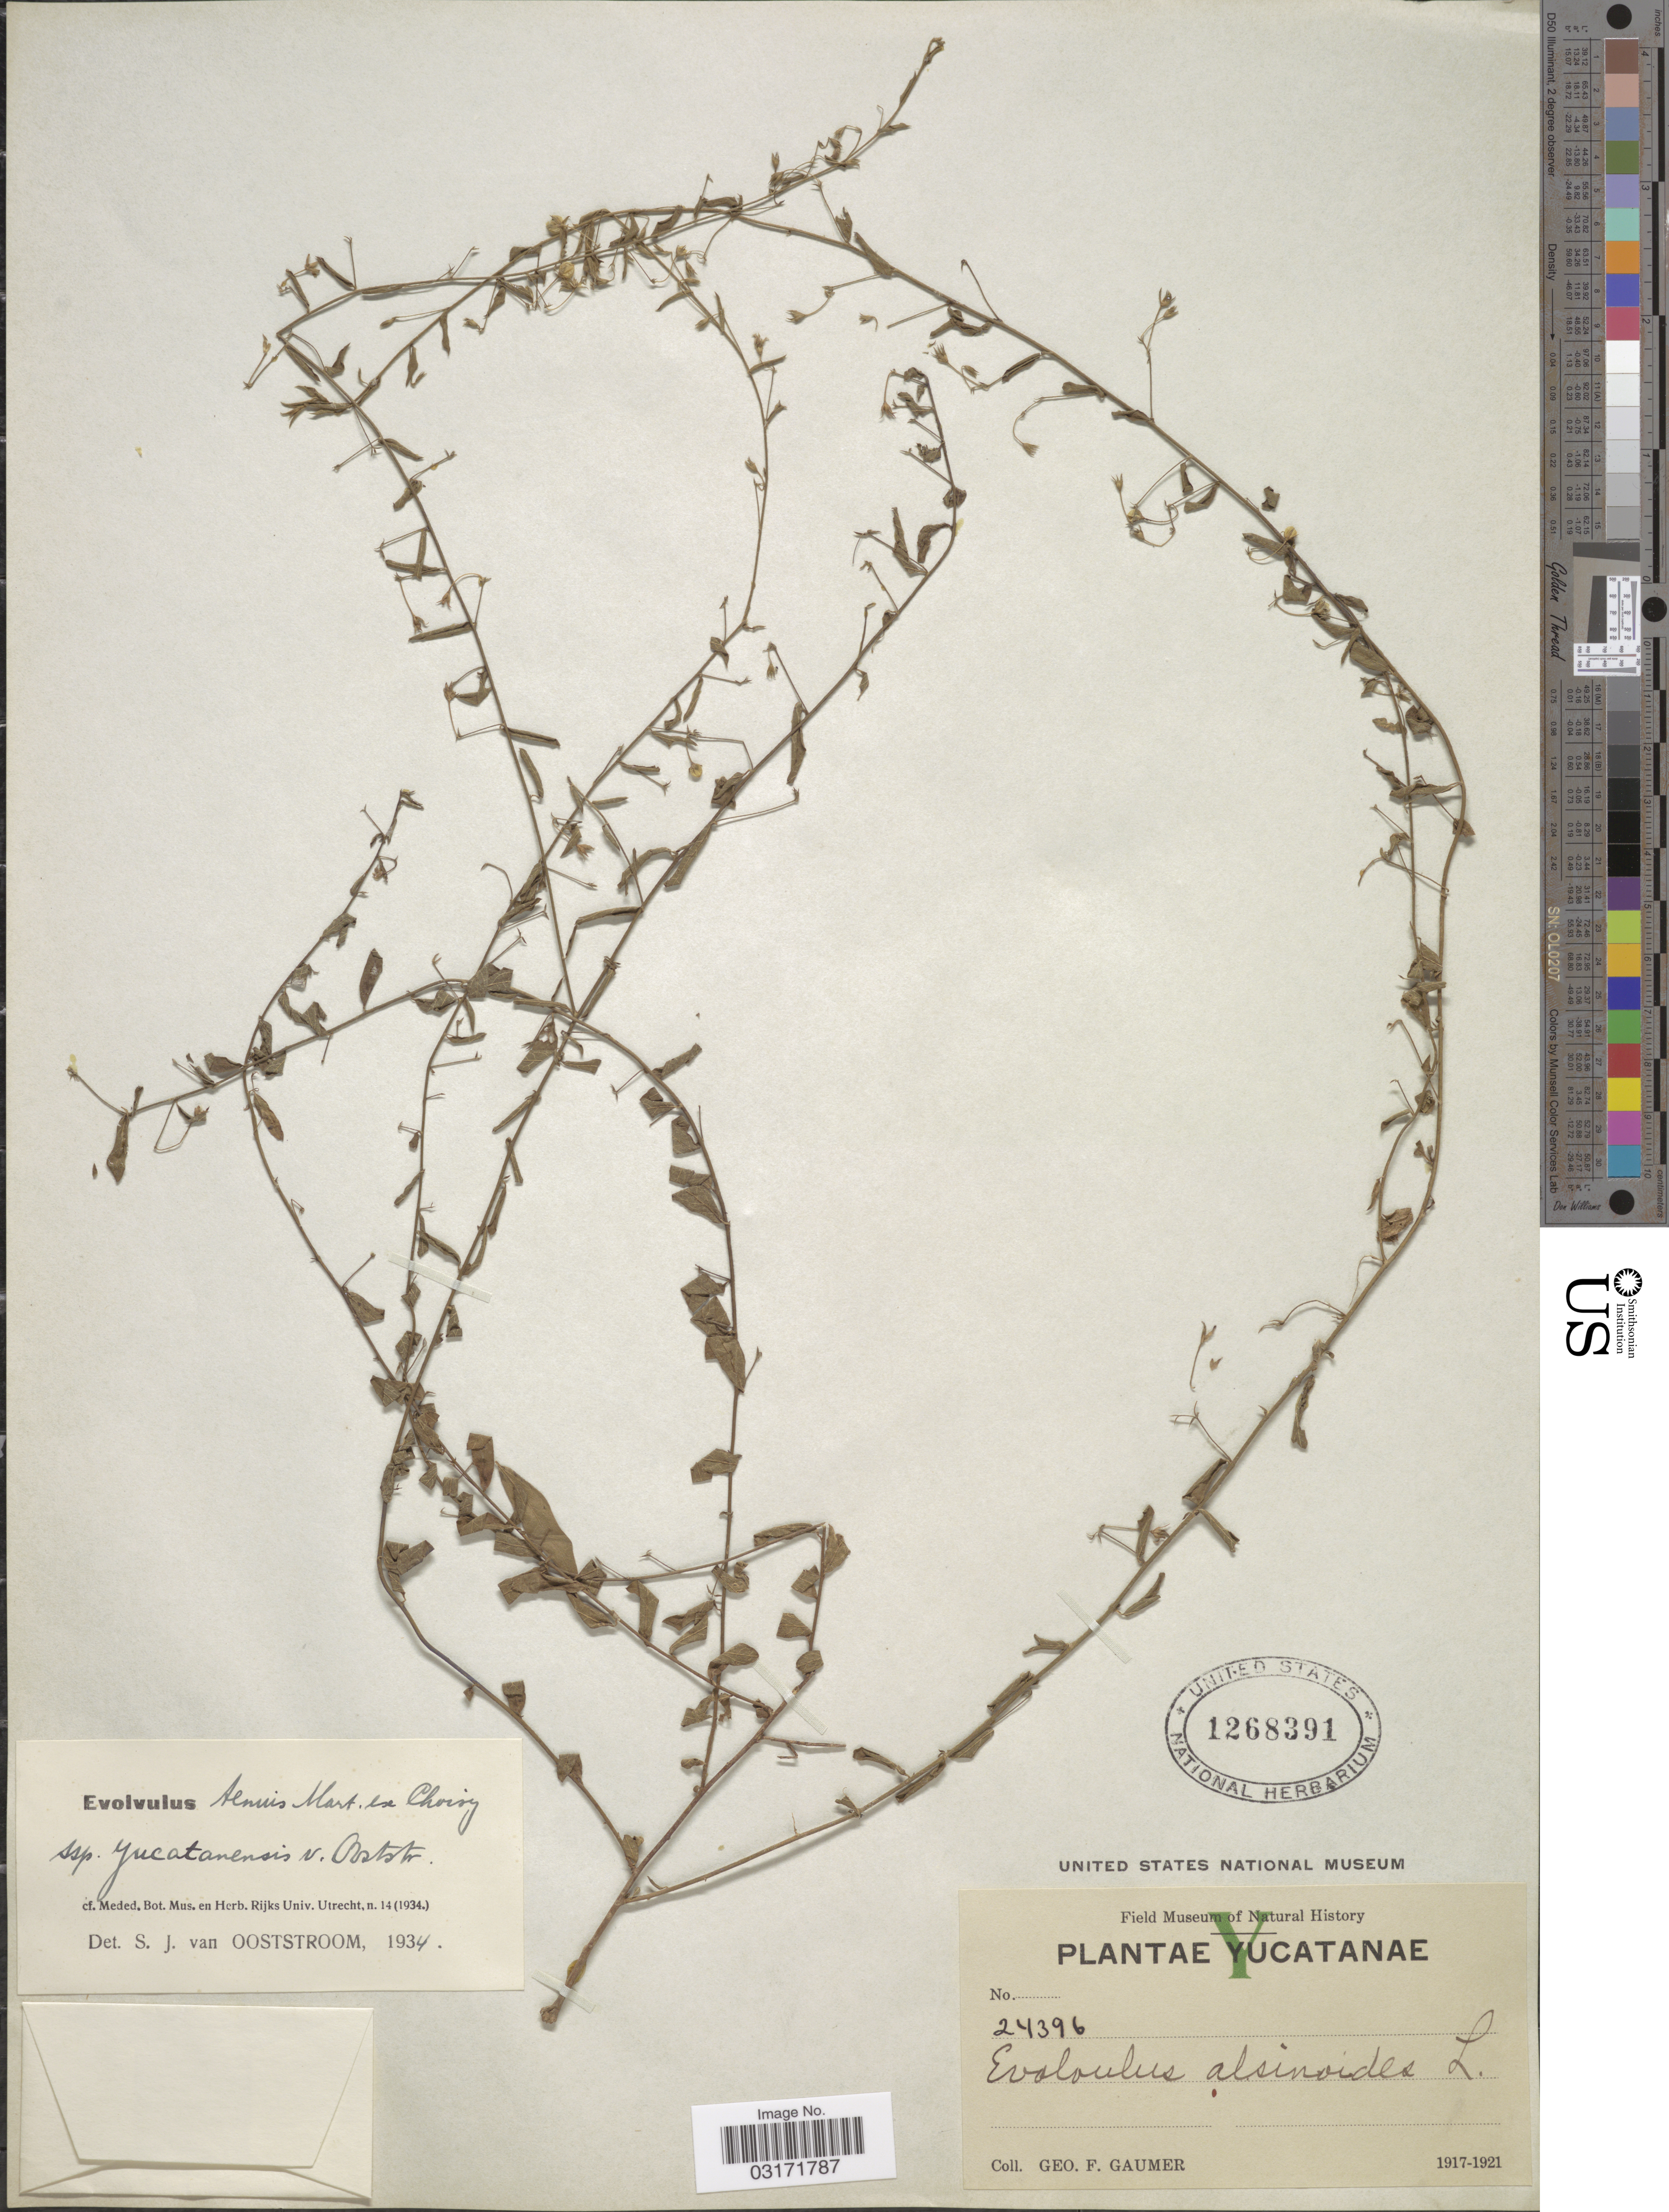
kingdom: Plantae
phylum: Tracheophyta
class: Magnoliopsida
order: Solanales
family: Convolvulaceae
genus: Evolvulus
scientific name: Evolvulus tenuis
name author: Mart. ex Choisy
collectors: G. F. Gaumer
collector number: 24396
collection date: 1917/1921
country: Mexico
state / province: Yucatán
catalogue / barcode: US 1268391